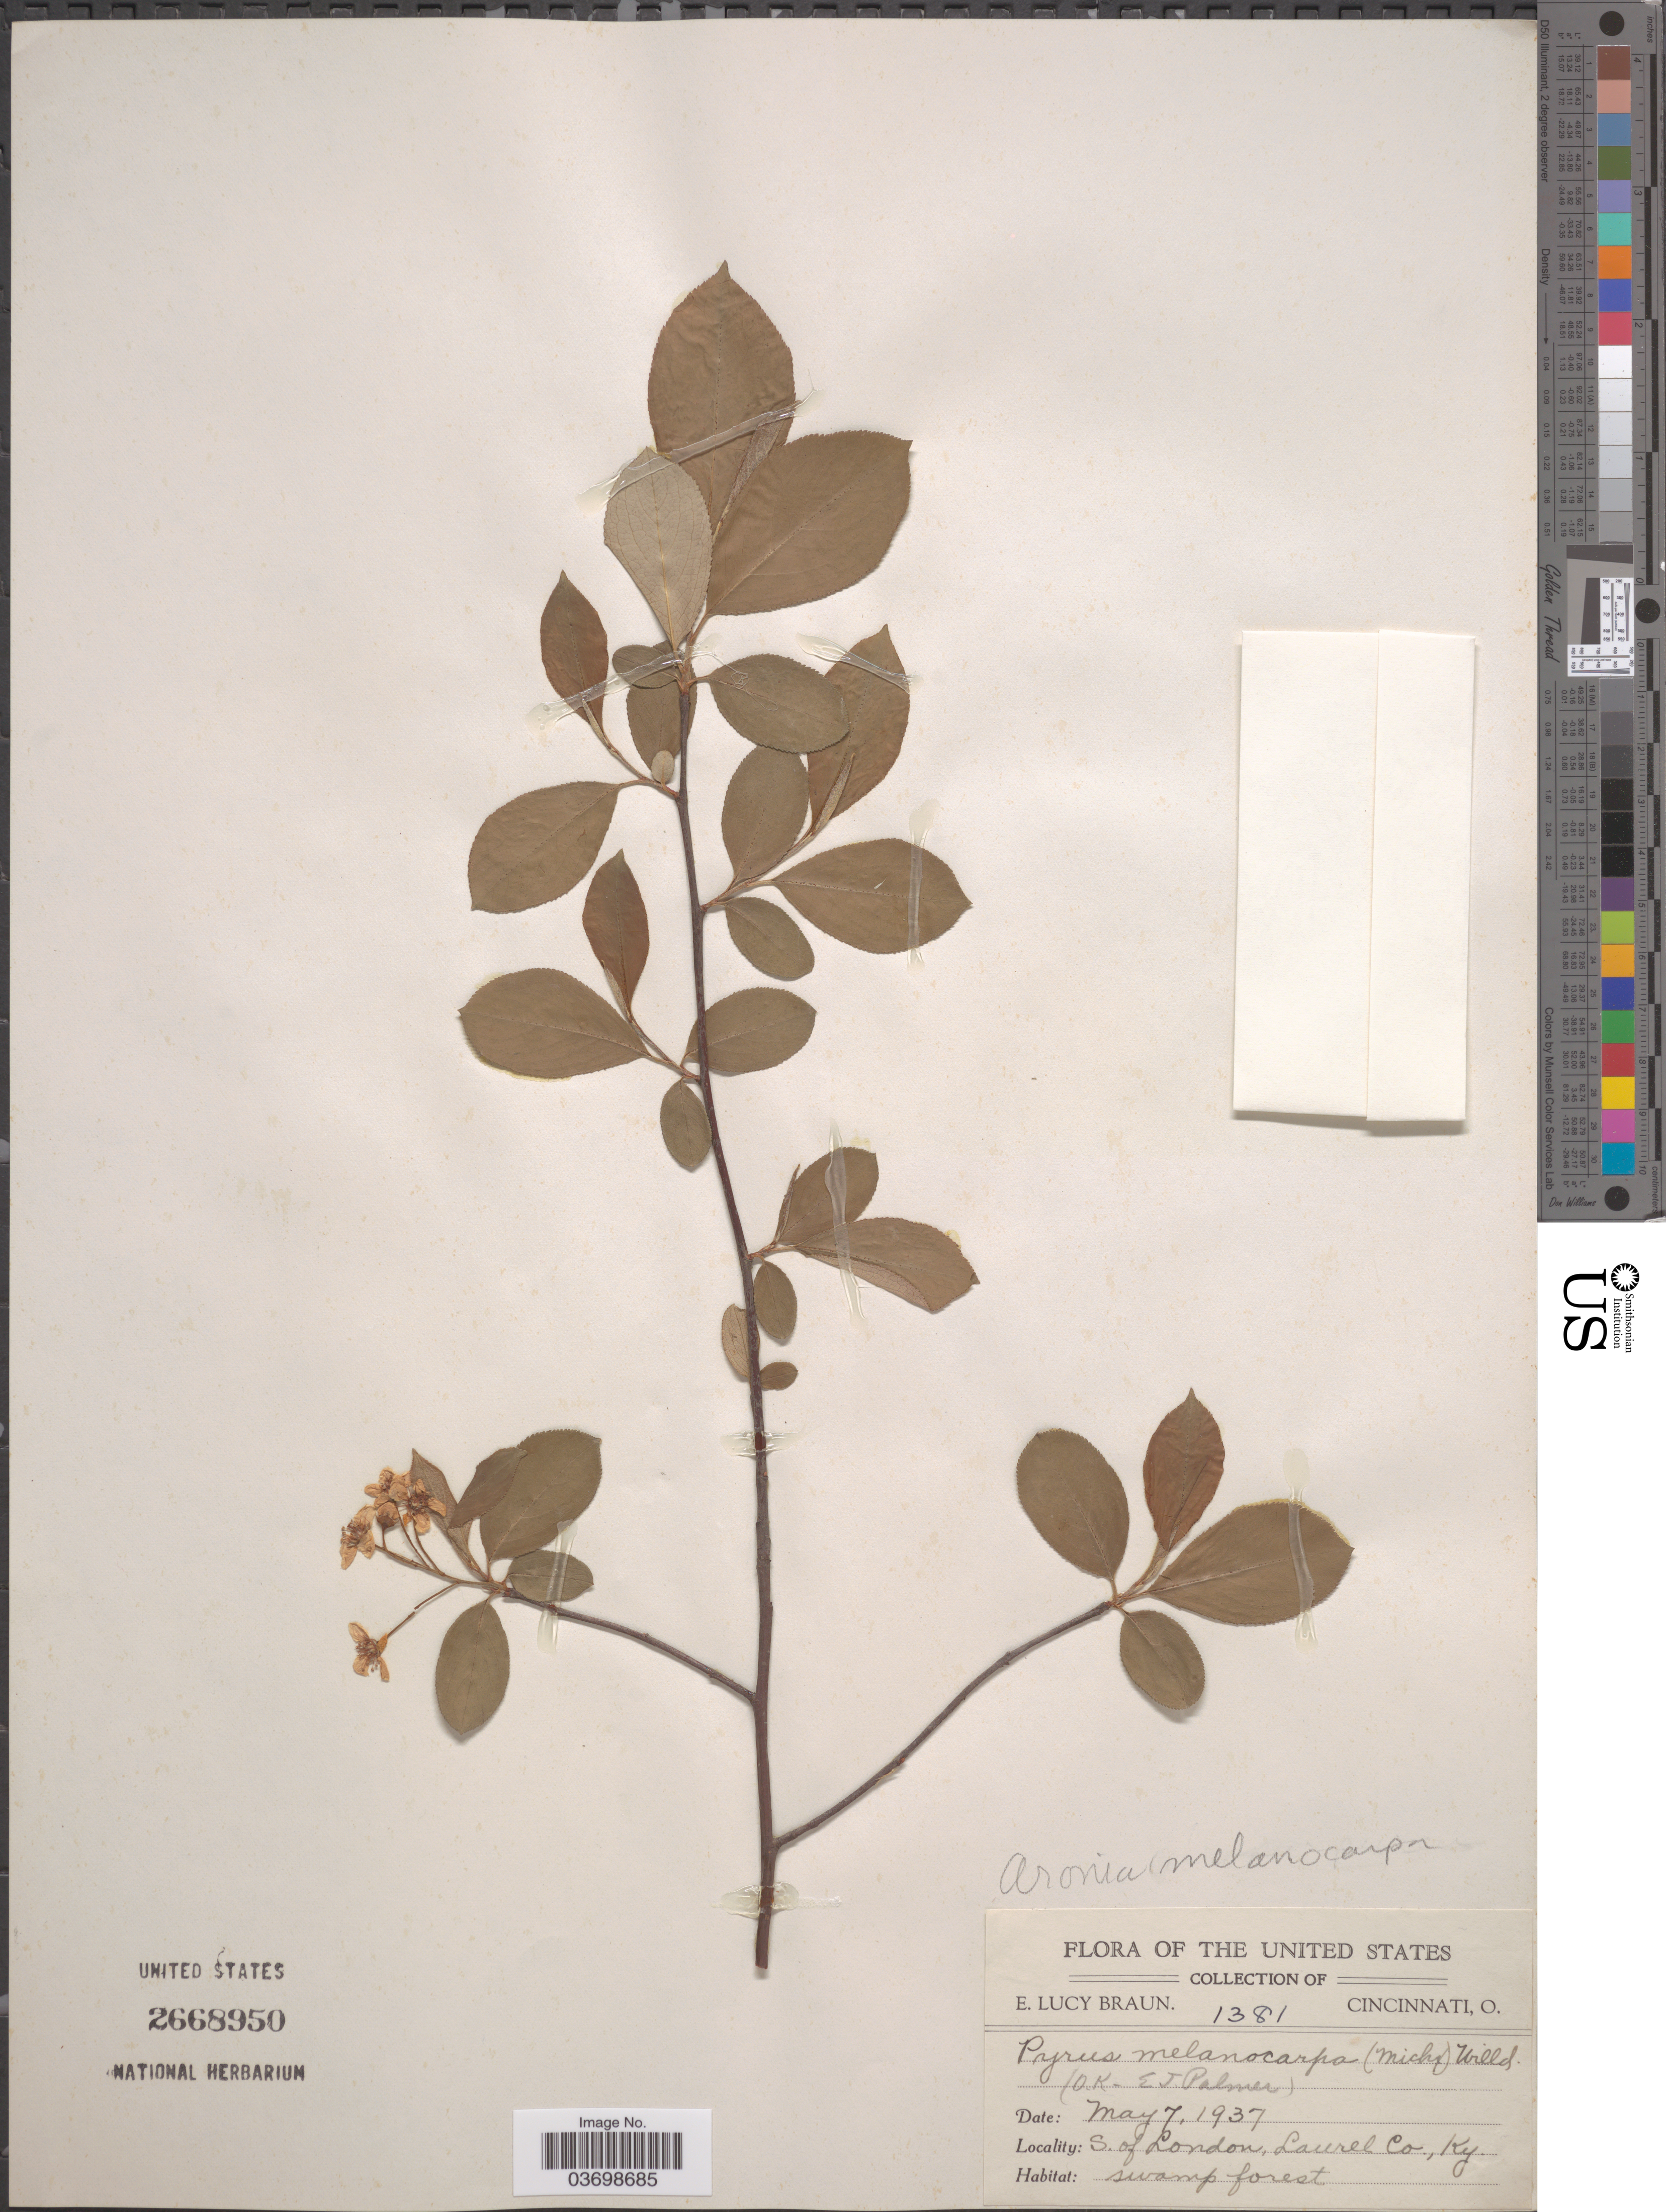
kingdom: Plantae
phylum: Tracheophyta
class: Magnoliopsida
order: Rosales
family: Rosaceae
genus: Aronia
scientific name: Aronia x prunifolia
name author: (Marshall) Rehder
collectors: E. L. Braun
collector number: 1381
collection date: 1937-05-07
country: United States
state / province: Kentucky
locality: S. of London, Laurel Co.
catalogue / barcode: US 2668950